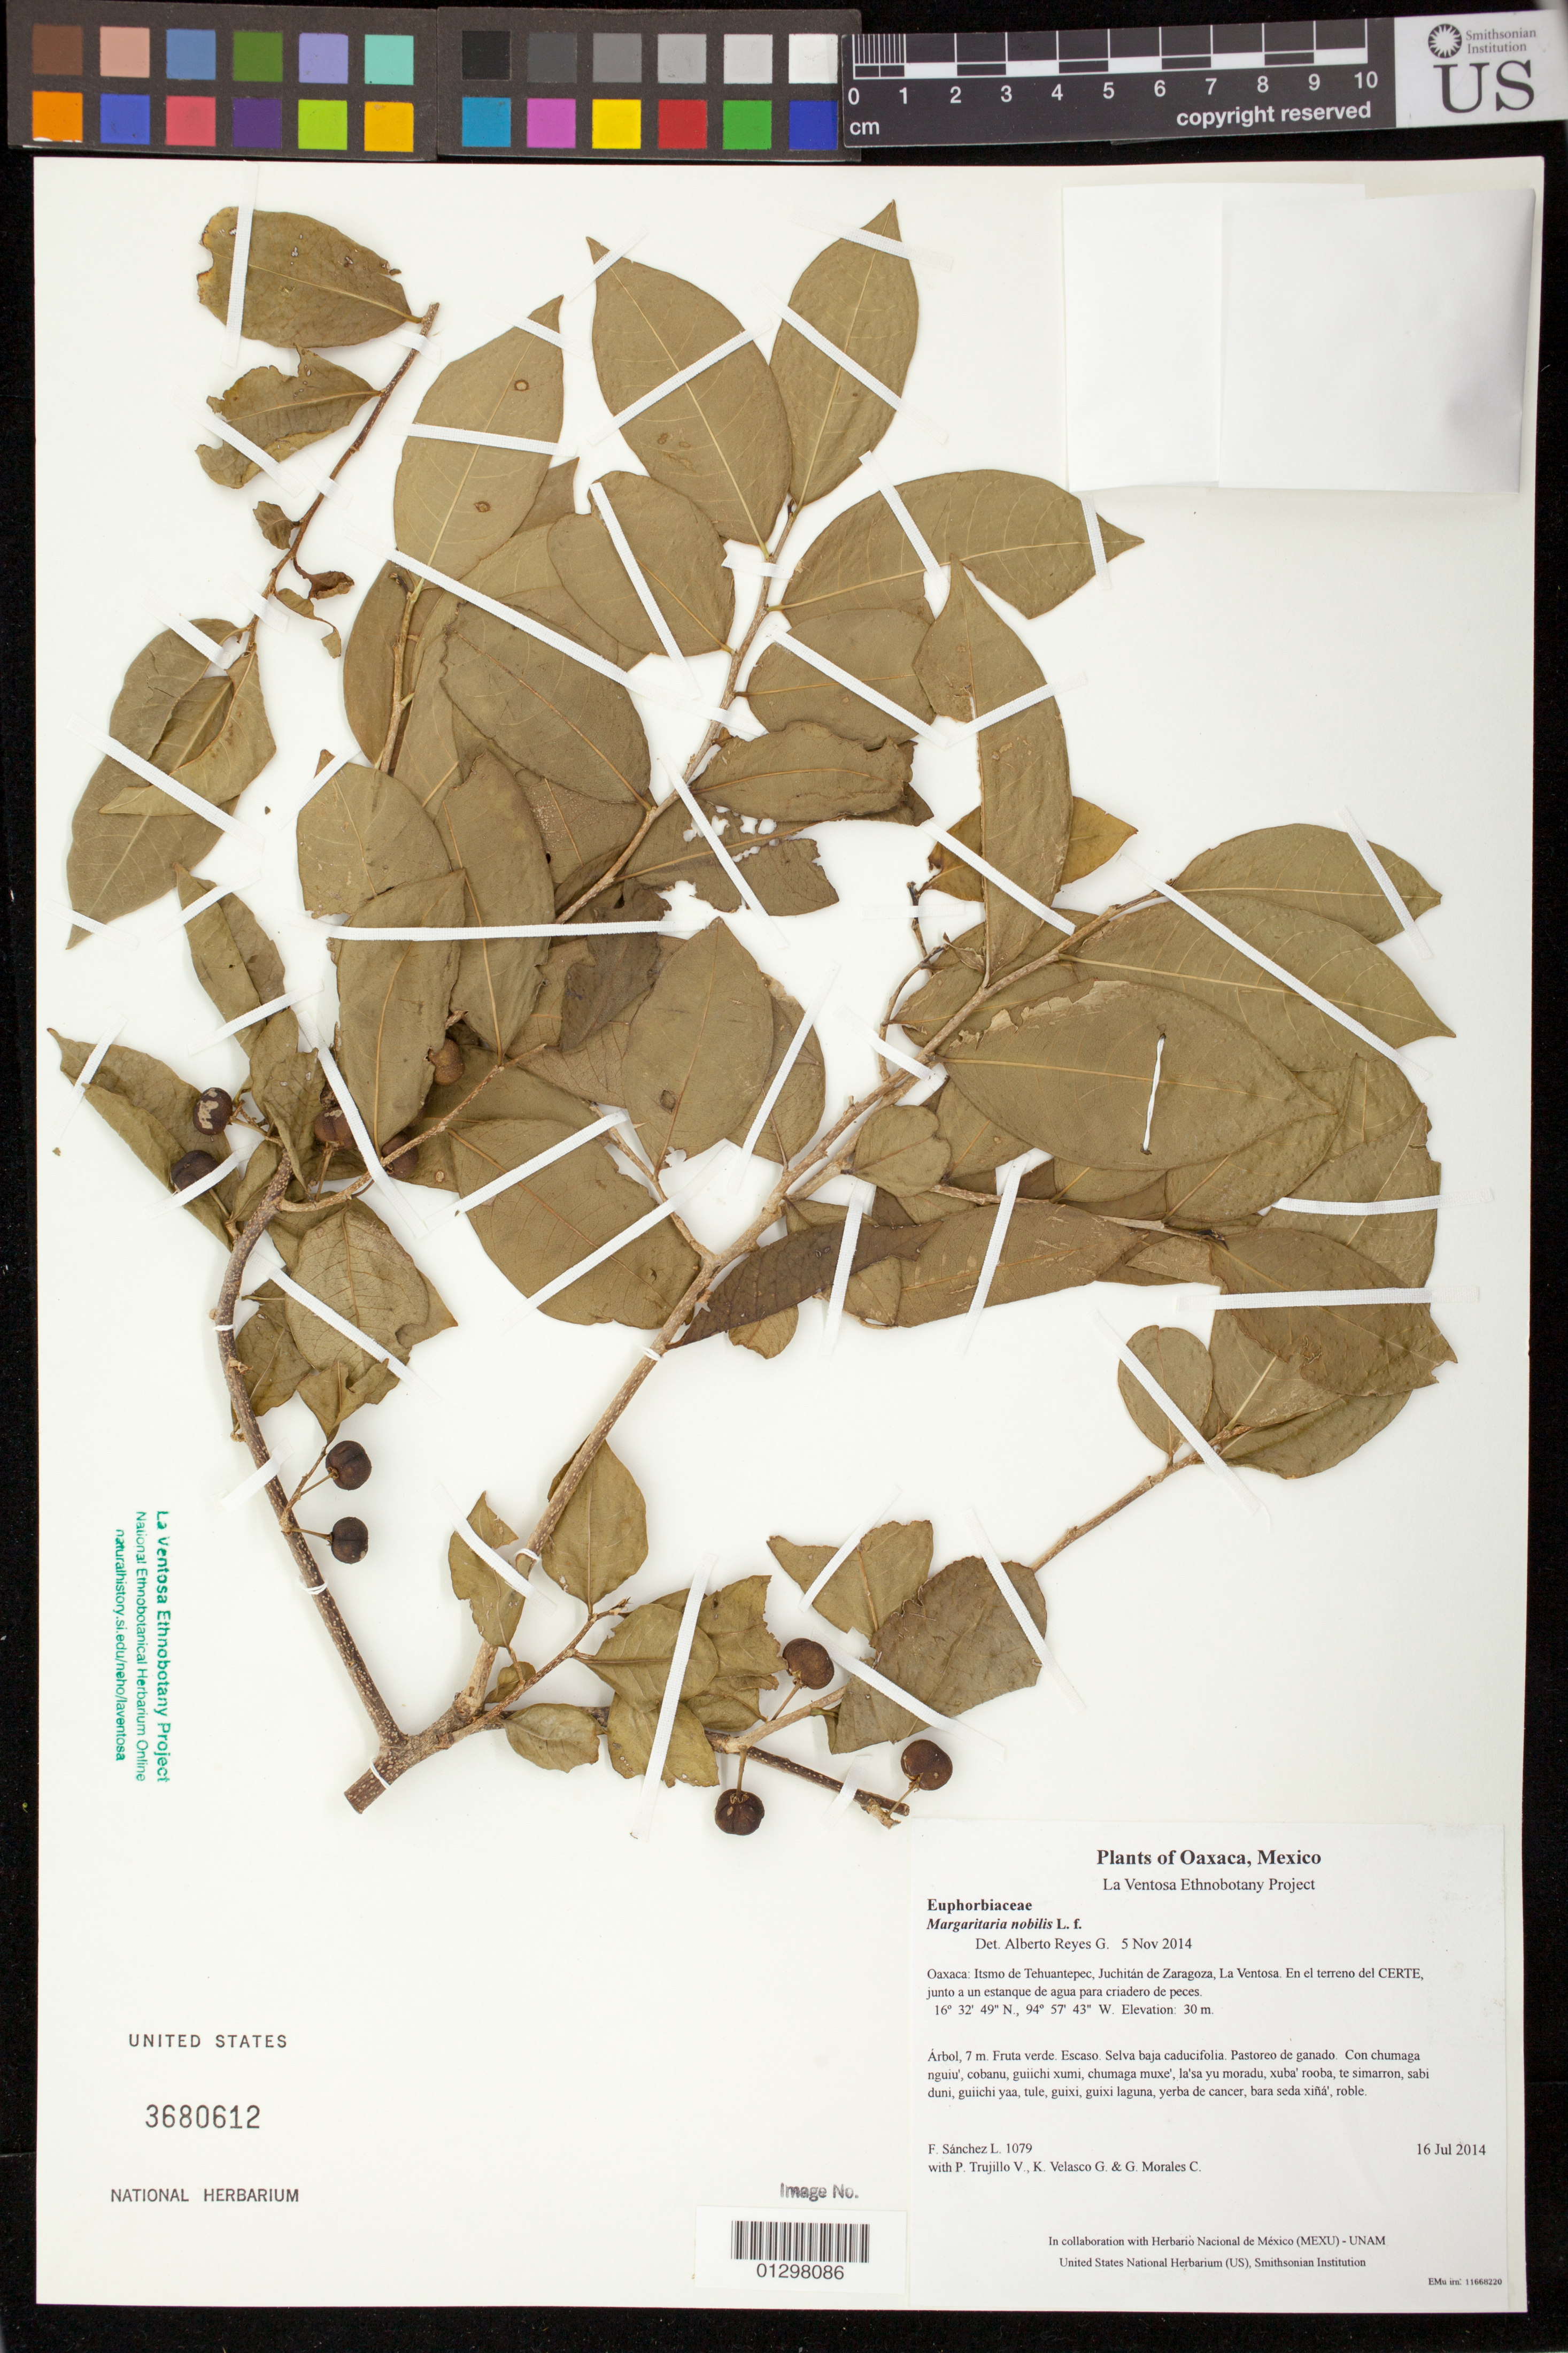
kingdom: Plantae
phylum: Tracheophyta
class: Magnoliopsida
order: Malpighiales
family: Phyllanthaceae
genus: Margaritaria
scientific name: Margaritaria nobilis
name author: L. f.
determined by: Reyes García, A.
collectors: F. Sánchez L., P. Trujillo V., K. Velasco G. & G. Morales C.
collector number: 1079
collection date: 2014-07-16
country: Mexico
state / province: Oaxaca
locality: Itsmo de Tehuantepec, Juchitán de Zaragoza, La Ventosa. En el terreno del CERTE, junto a un estanque de agua para criadero de peces.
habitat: Selva baja caducifolia. Pastoreo de ganado.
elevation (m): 30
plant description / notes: JEBOT, MEXU, SERO, US; Yaga. 7 m. Cuaananaxhi naga'. Huaxie'.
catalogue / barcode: US 3680612